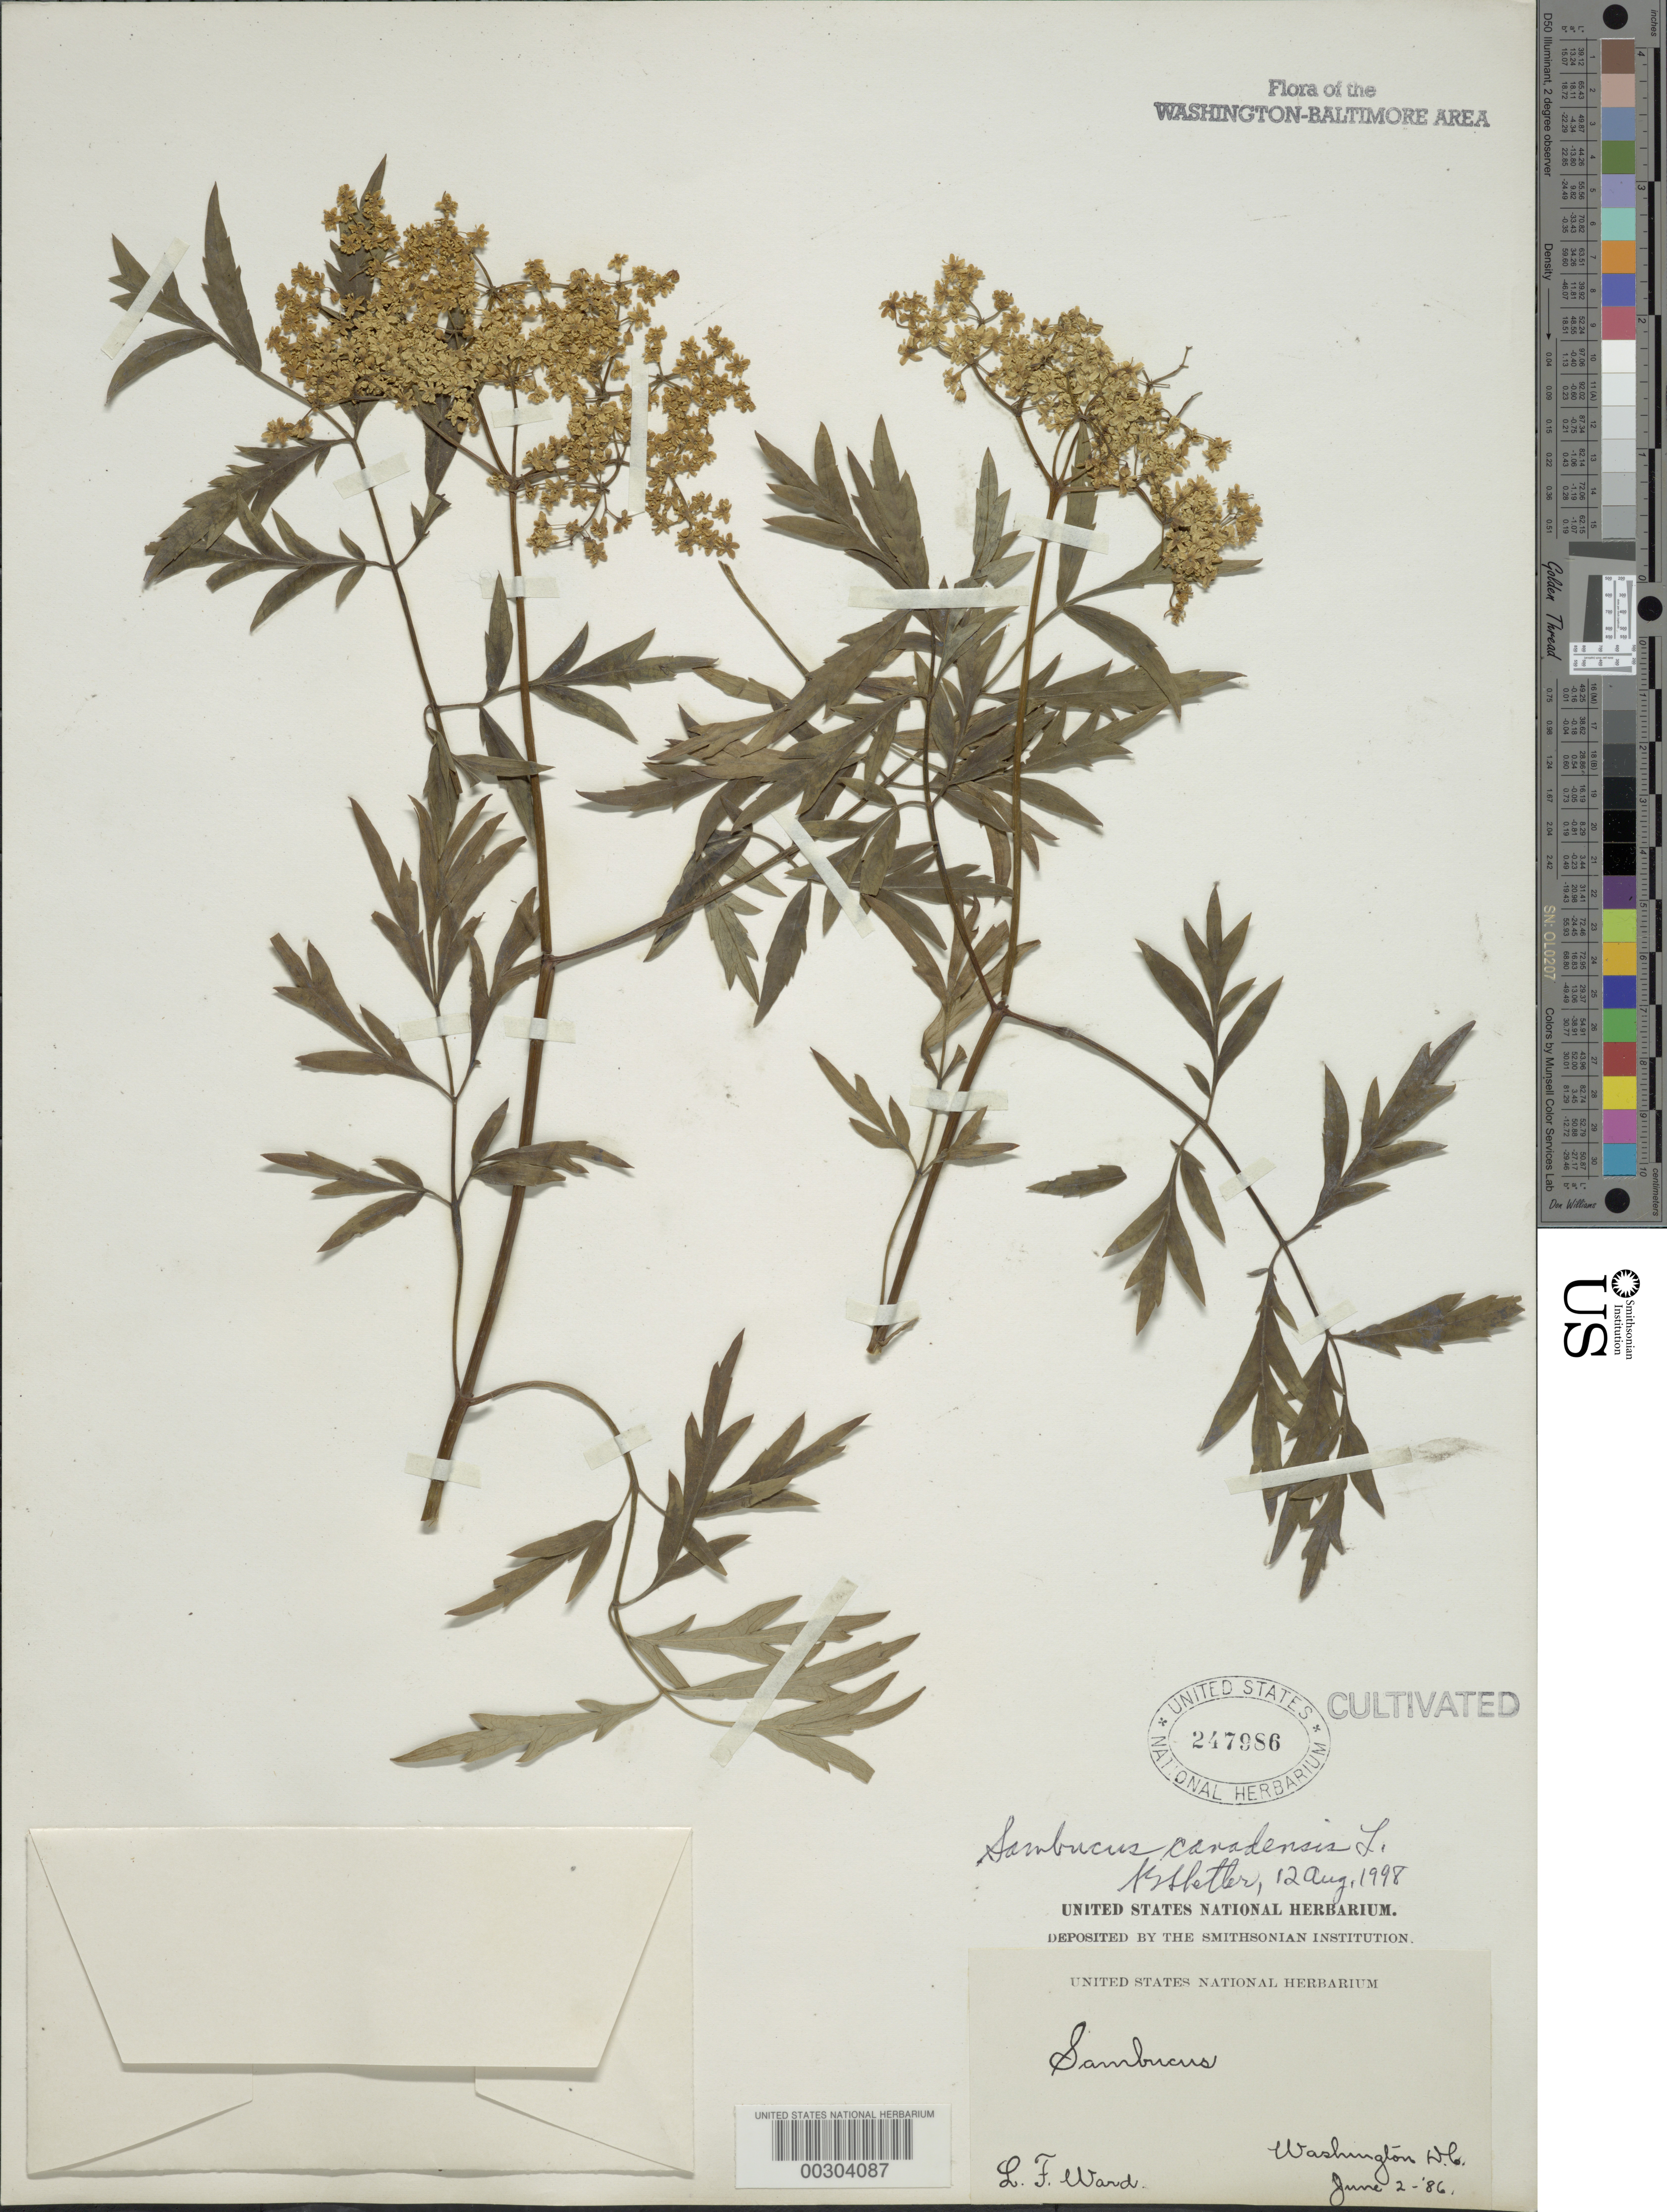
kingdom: Plantae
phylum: Tracheophyta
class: Magnoliopsida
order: Dipsacales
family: Viburnaceae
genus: Sambucus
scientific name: Sambucus canadensis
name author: L.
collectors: L. F. Ward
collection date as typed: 02 Jun 1886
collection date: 1886-06-02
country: United States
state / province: District of Columbia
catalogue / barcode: US 247986